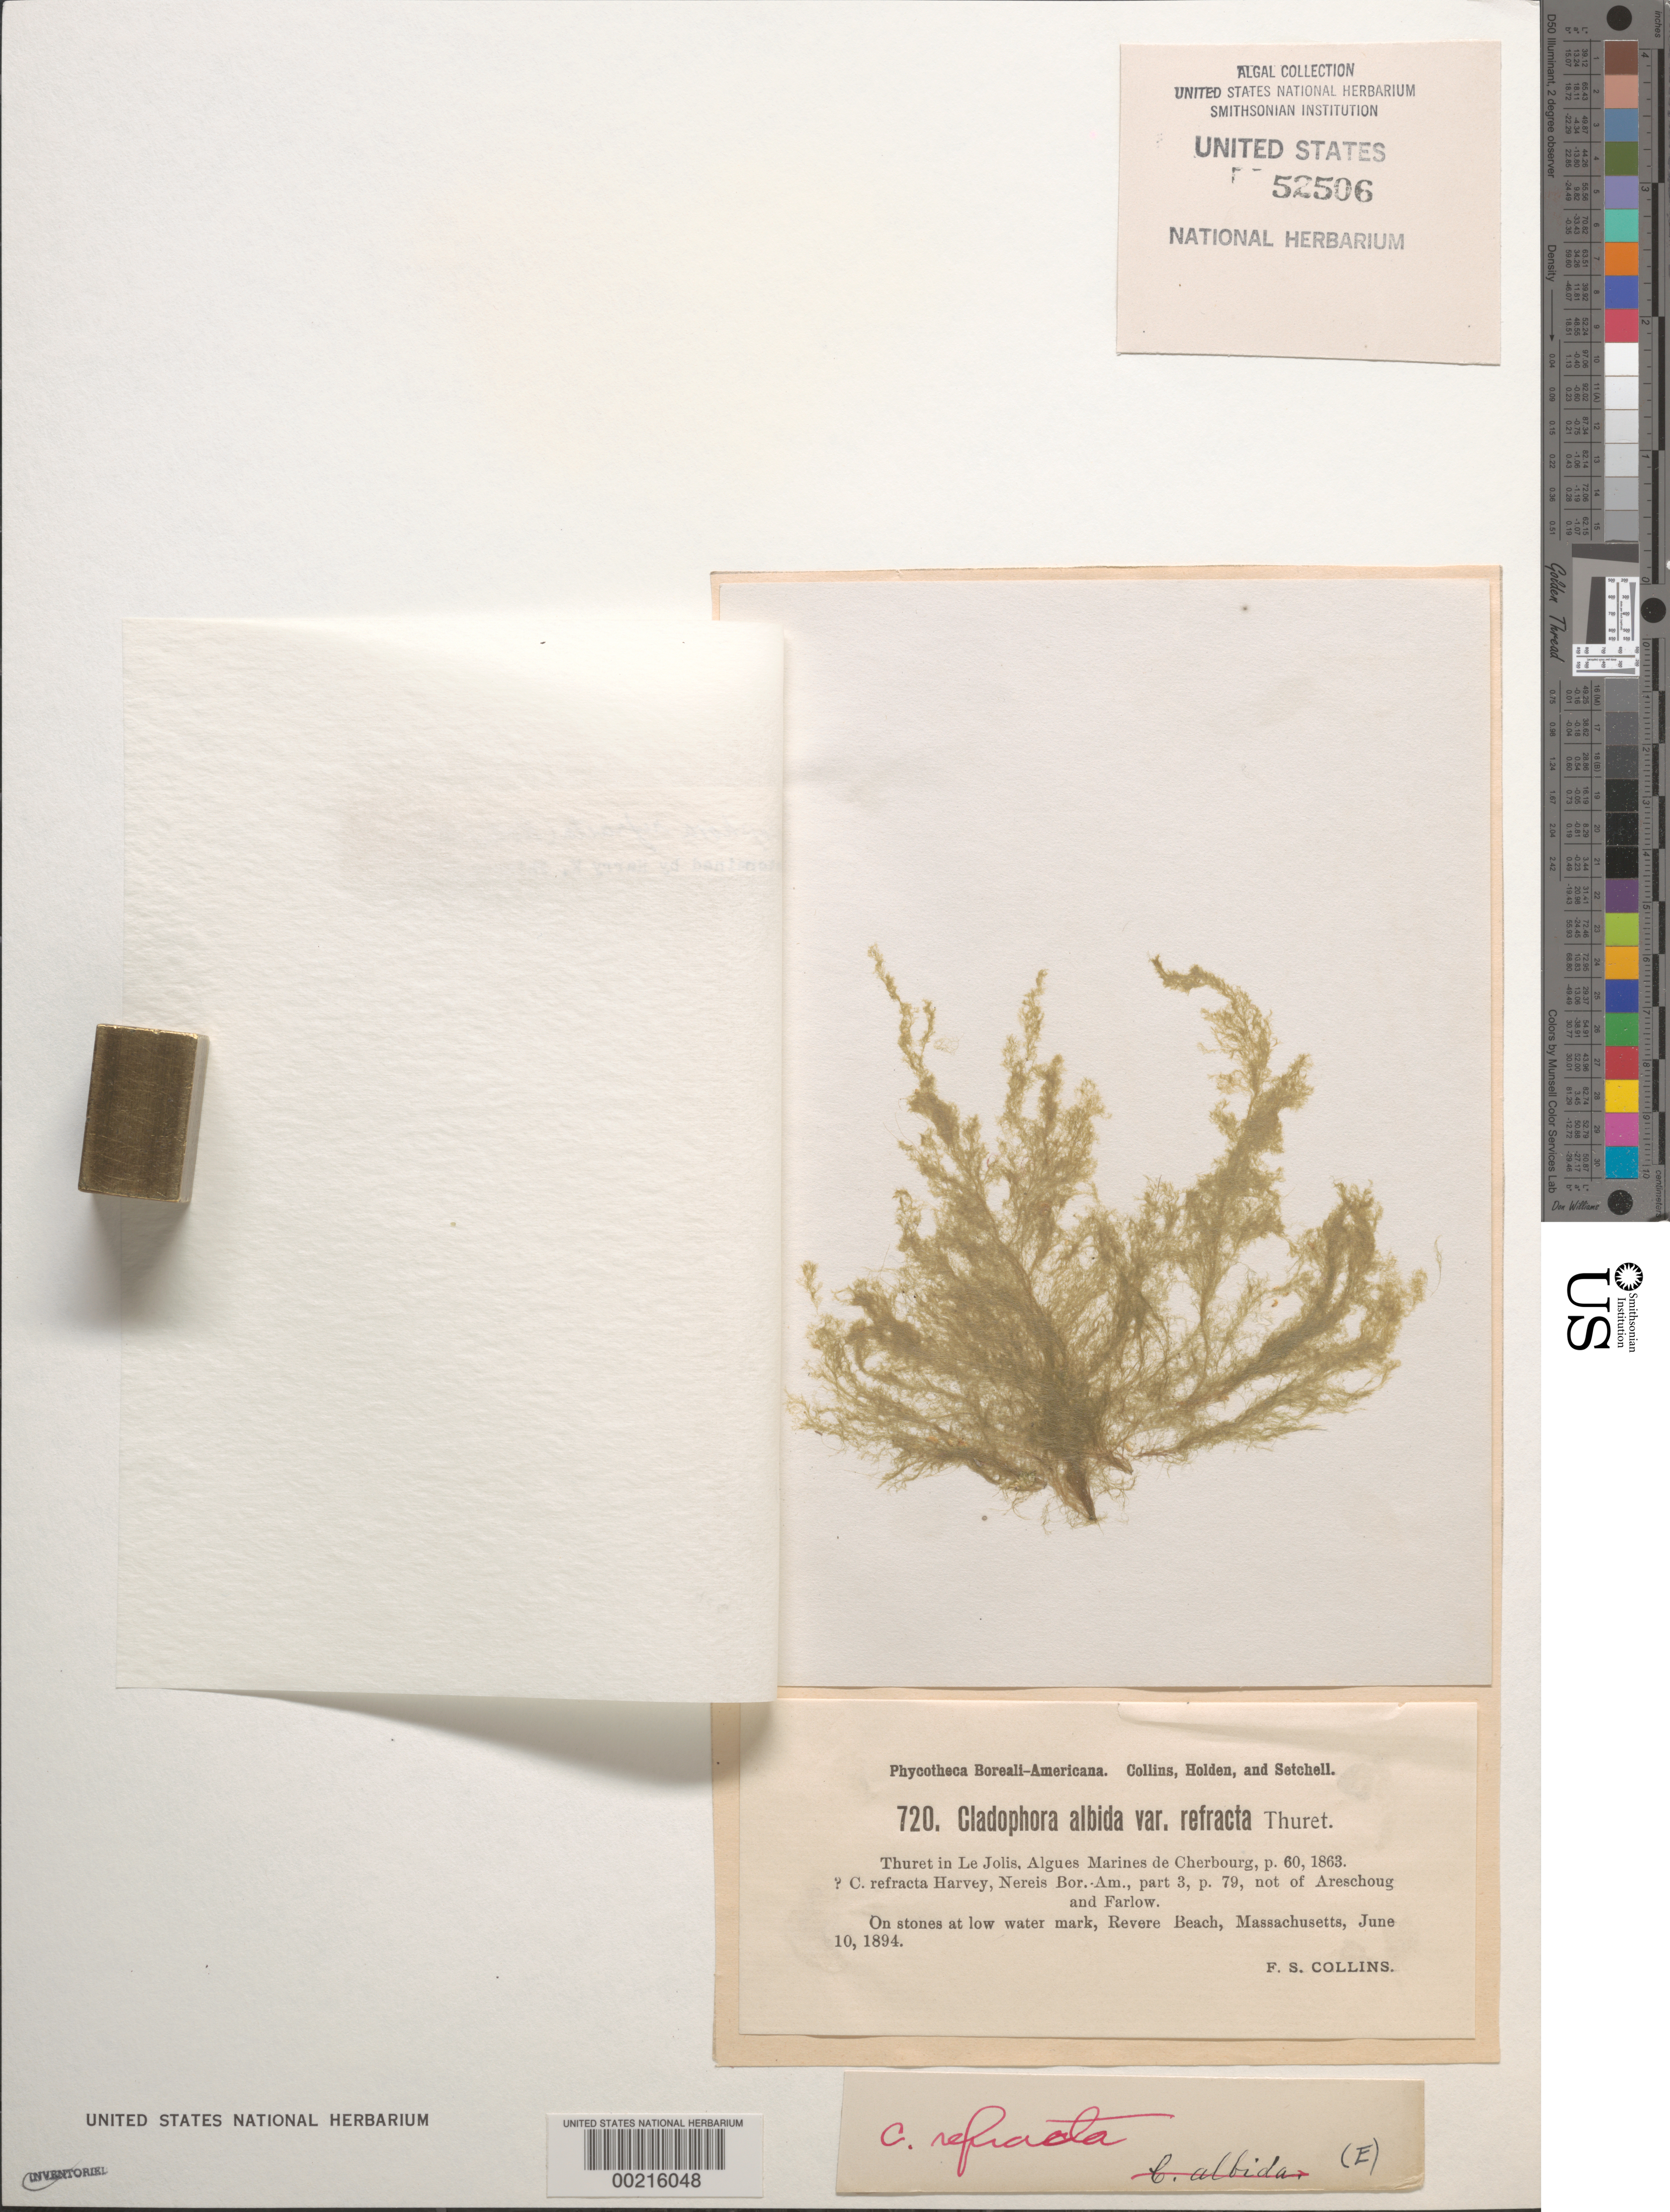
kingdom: Plantae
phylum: Chlorophyta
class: Ulvophyceae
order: Cladophorales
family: Cladophoraceae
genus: Cladophora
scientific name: Cladophora refracta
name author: (Roth) Kütz.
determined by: Phinney, H. K.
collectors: F. Collins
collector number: PB-A 720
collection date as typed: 10 Jun 1894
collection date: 1894-06-10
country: United States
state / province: Massachusetts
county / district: Suffolk County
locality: Revere Beach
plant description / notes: Collins, Holden & Setchell, Phycotheca Boreali-Americana, as Cladophora albida v. refracta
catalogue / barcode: US 52506